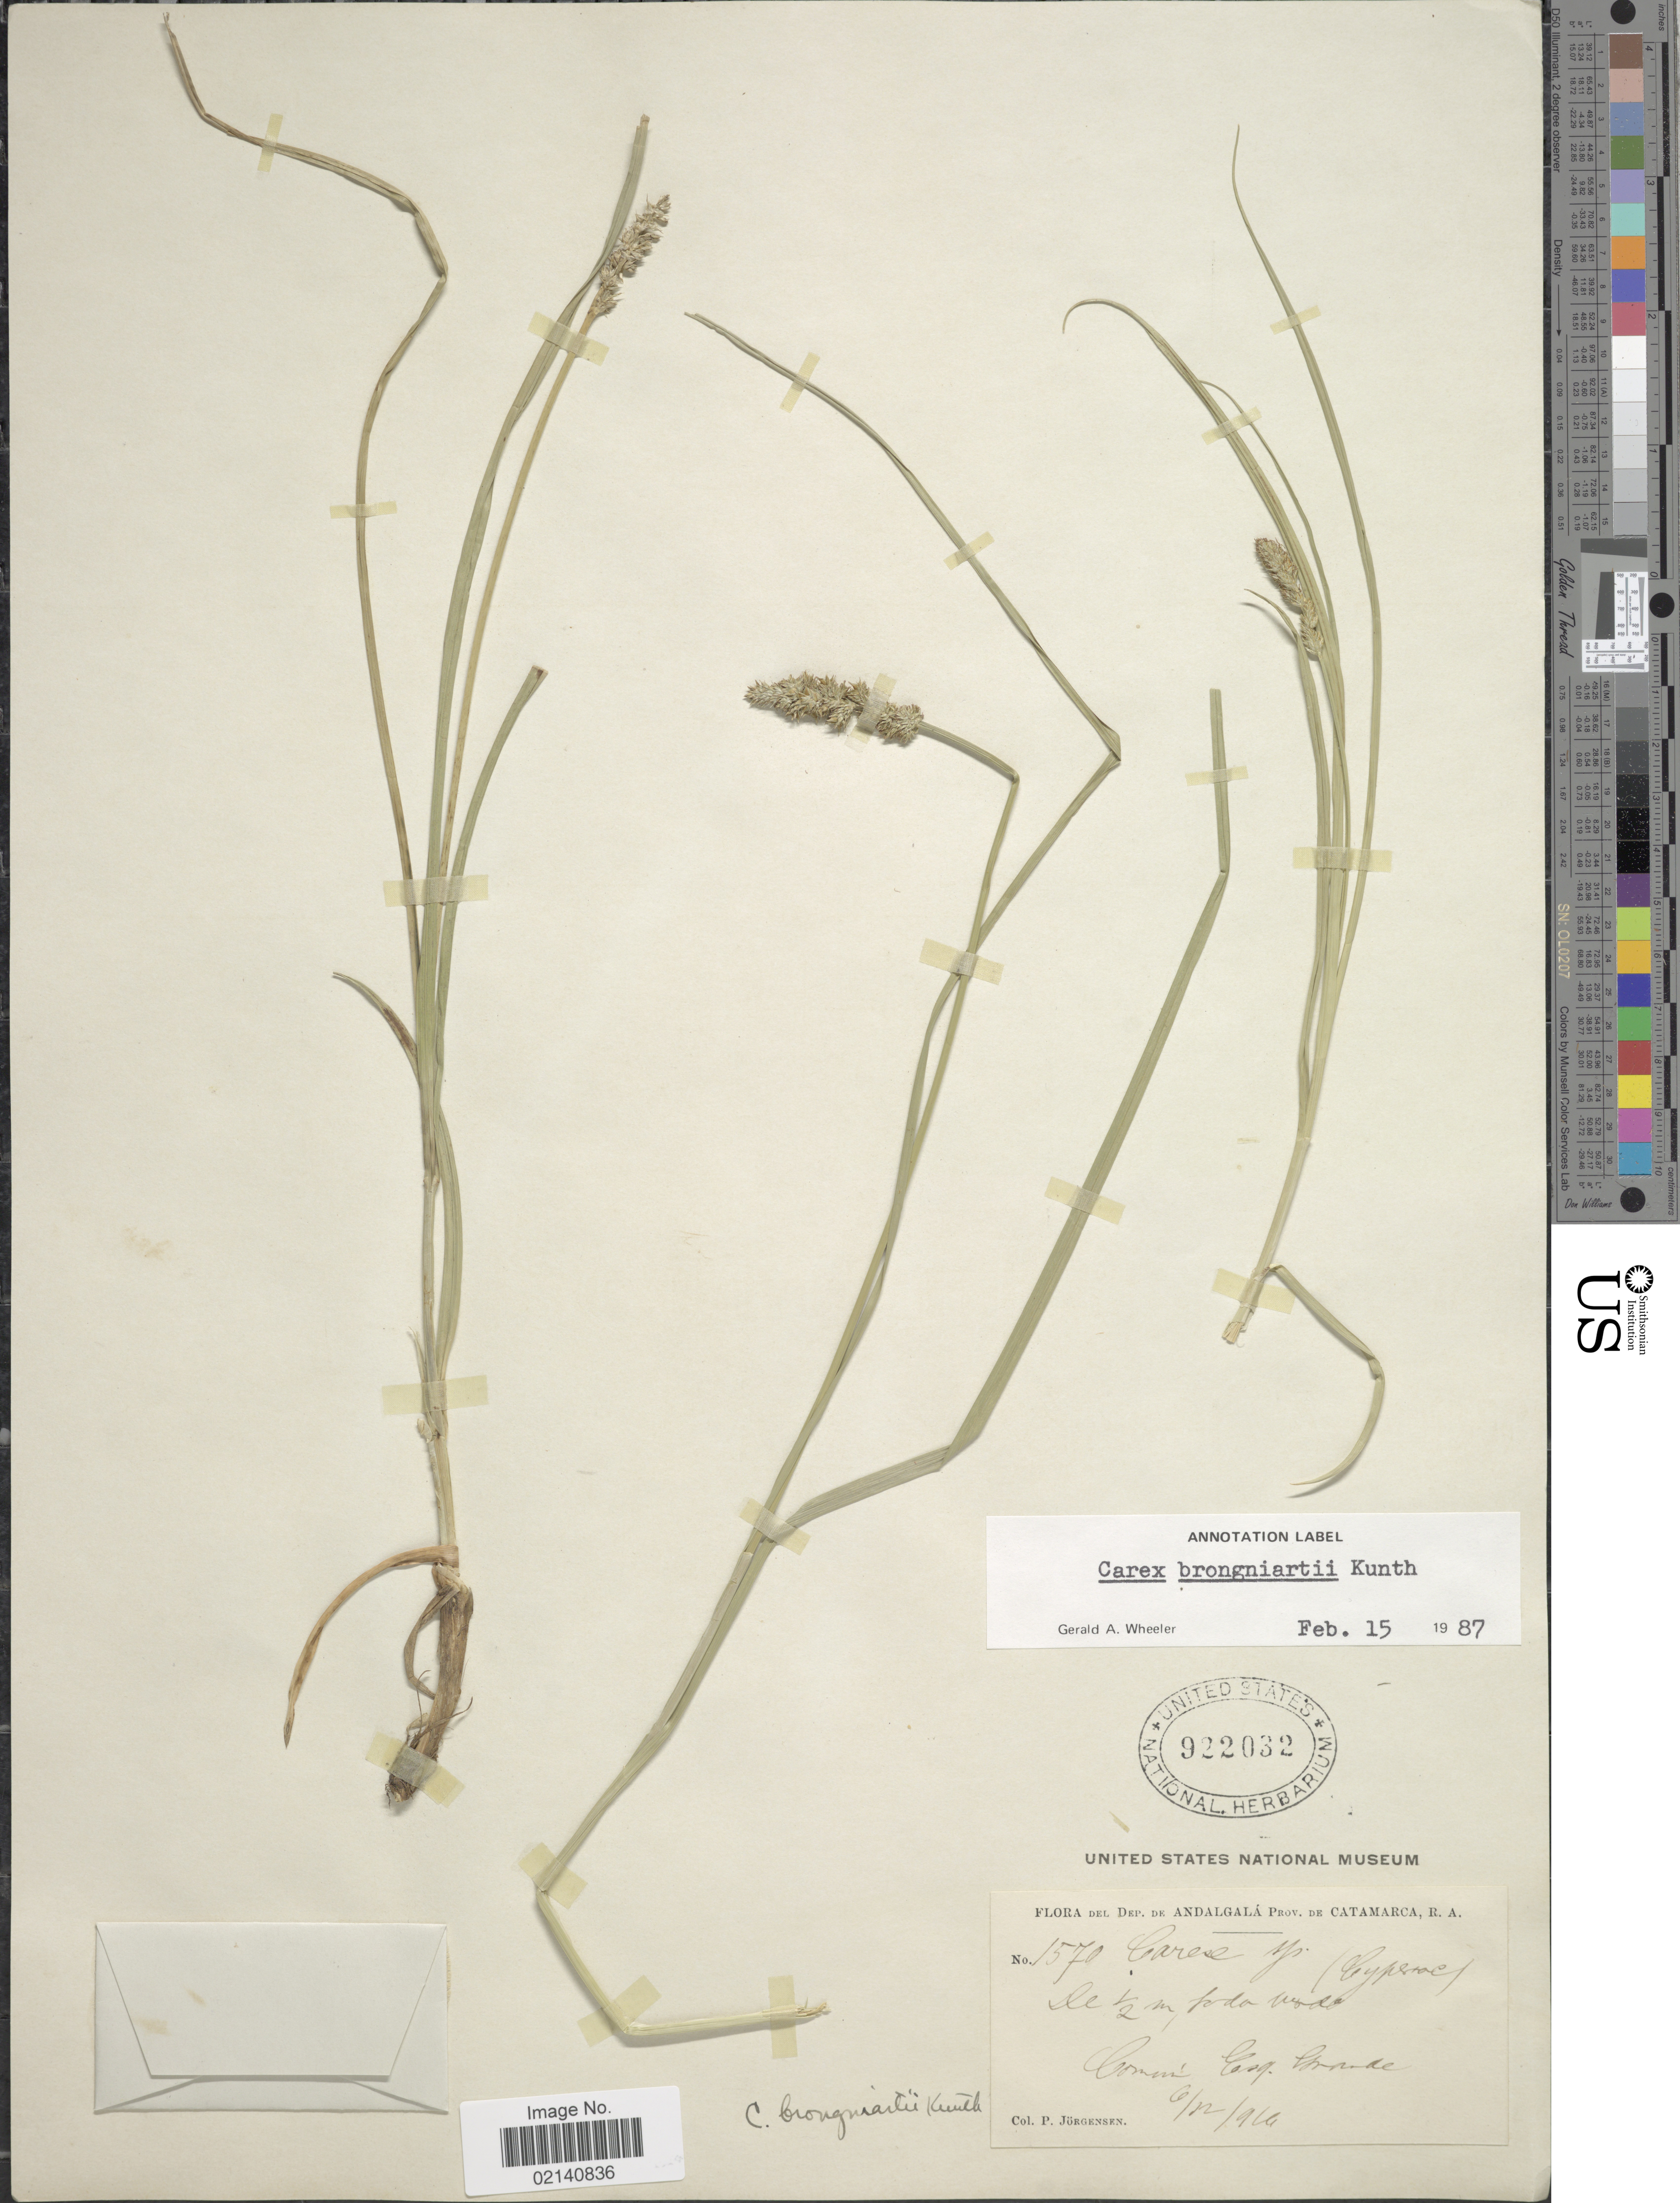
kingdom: Plantae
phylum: Tracheophyta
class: Liliopsida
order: Poales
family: Cyperaceae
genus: Carex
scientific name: Carex brongniartii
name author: Kunth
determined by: Wheeler, G. A.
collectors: P. Jörgensen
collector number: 1570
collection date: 1916-06-12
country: Argentina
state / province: Catamarca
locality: Del dep. de Anda;gala, Esq. Grande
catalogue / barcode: US 922032